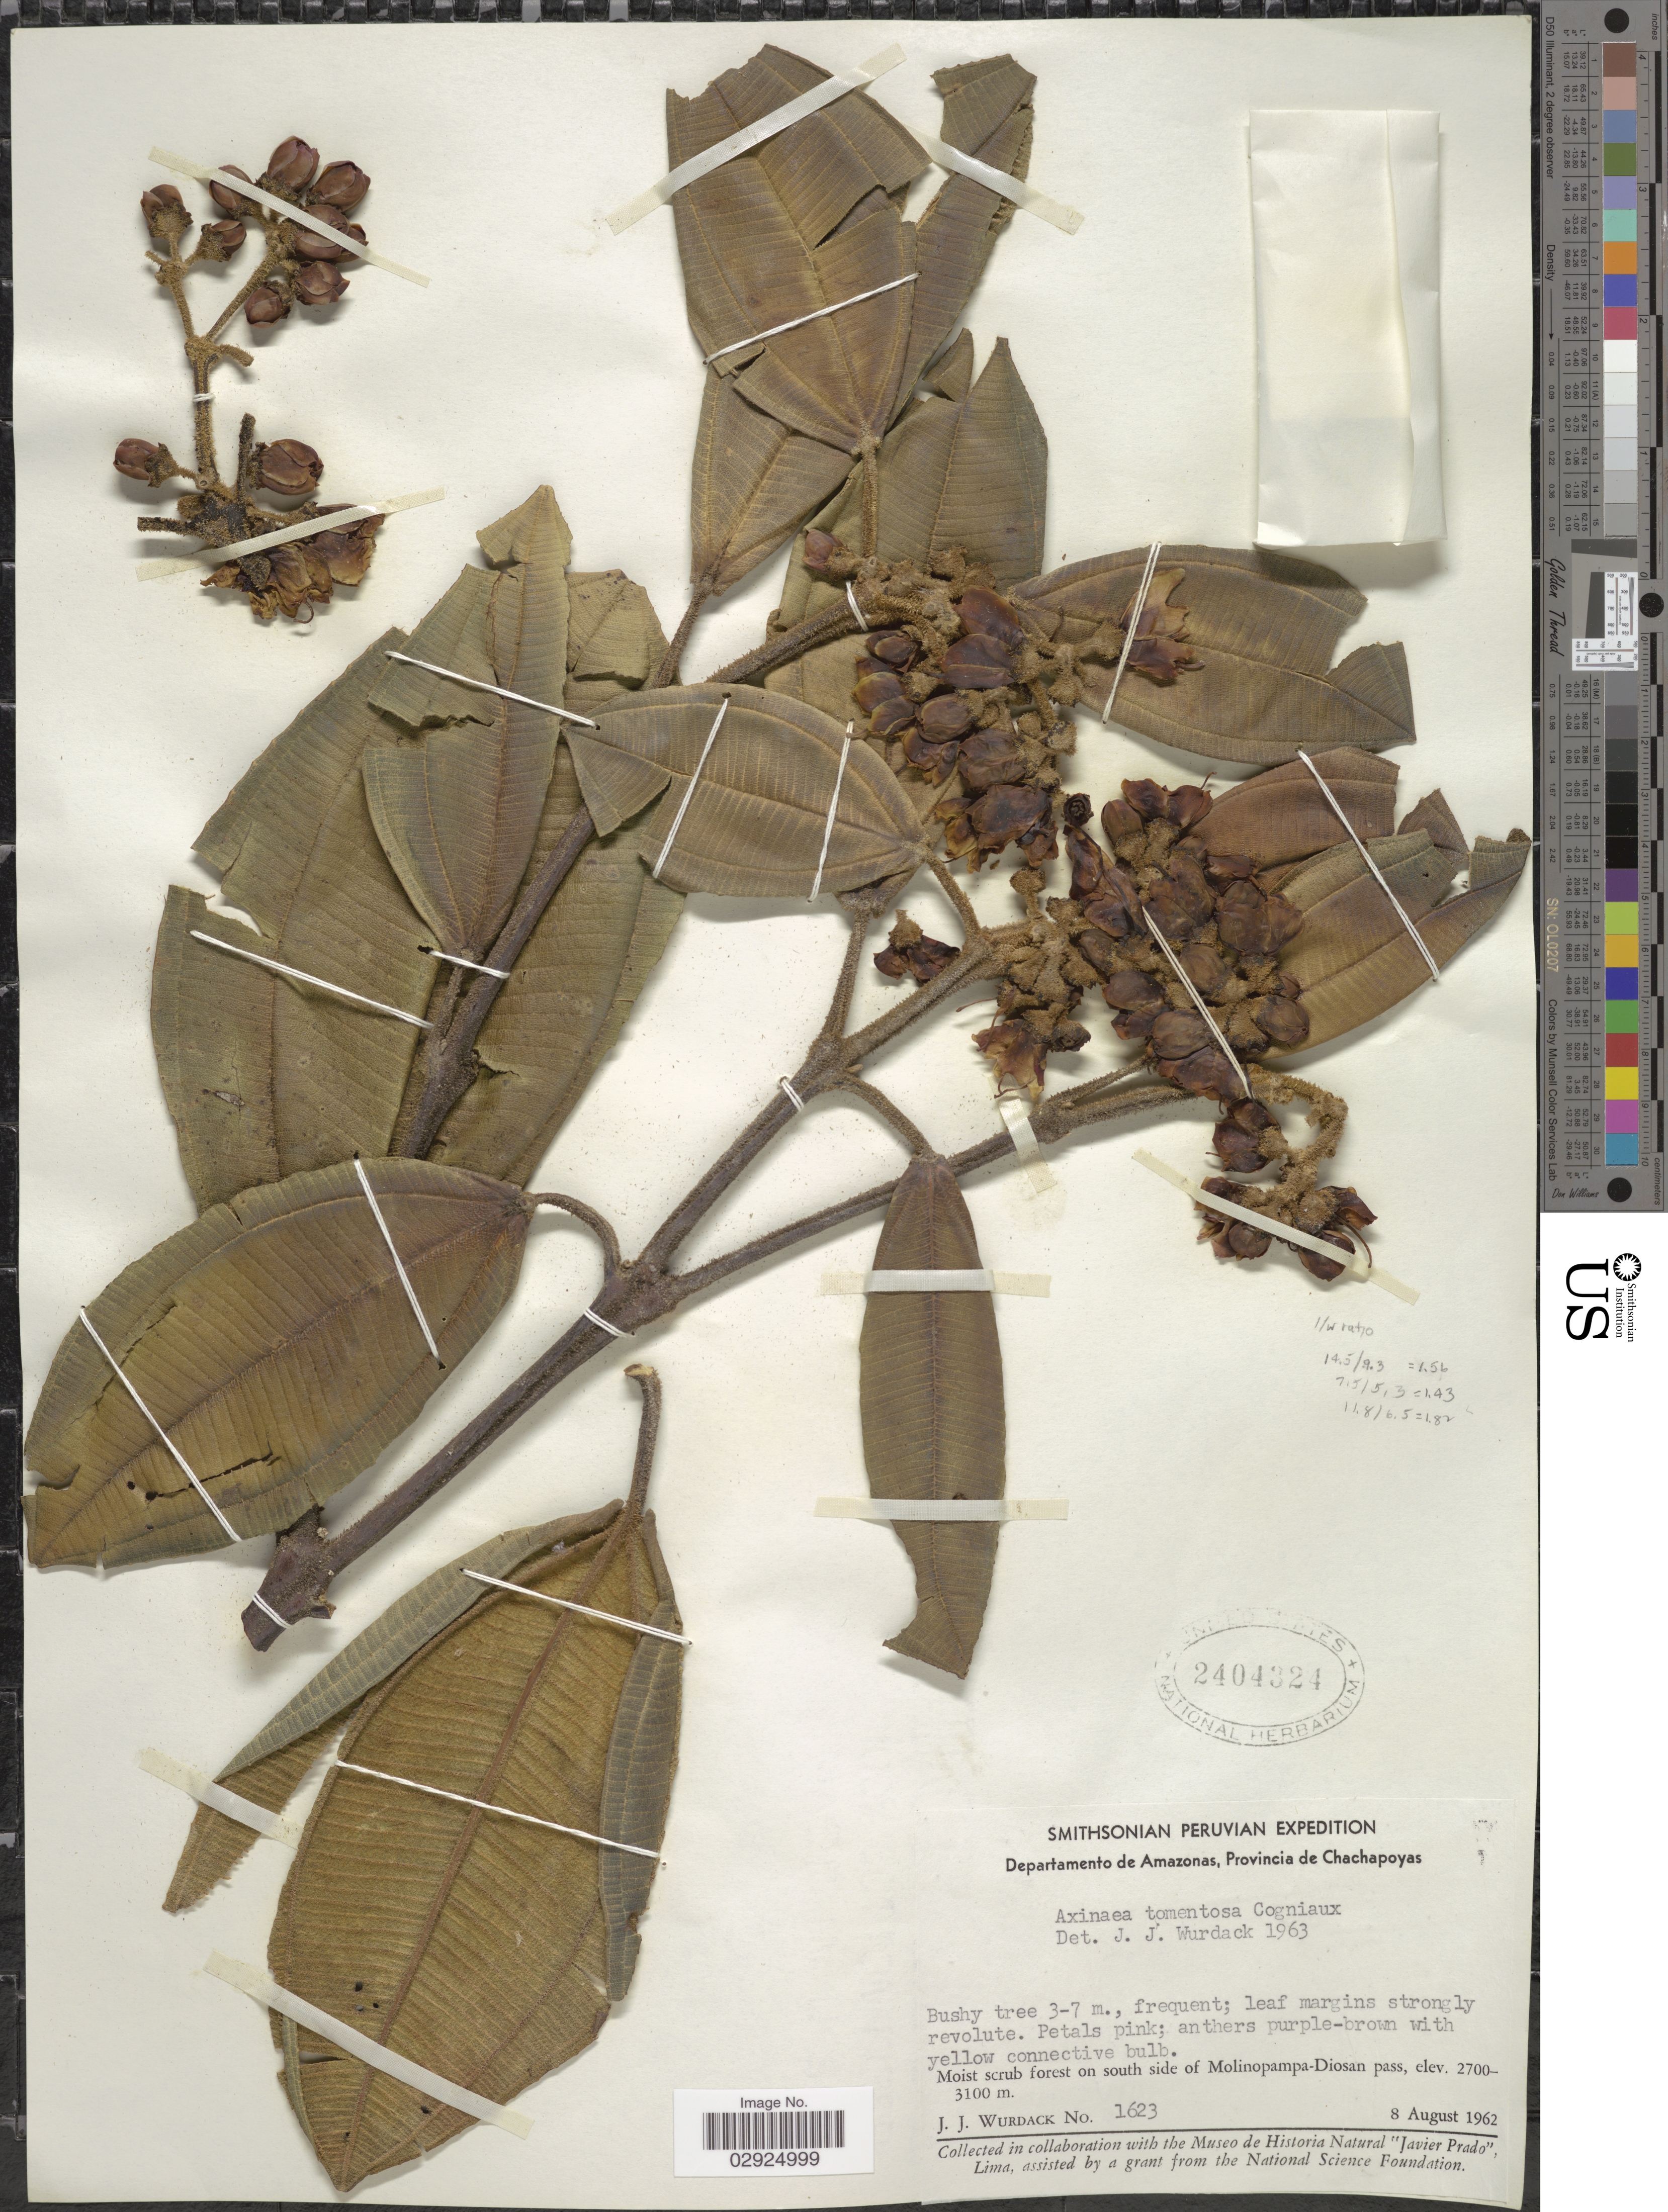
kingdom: Plantae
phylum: Tracheophyta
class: Magnoliopsida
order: Myrtales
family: Melastomataceae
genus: Axinaea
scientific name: Axinaea tomentosa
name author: Cogn.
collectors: J. J. Wurdack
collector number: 1623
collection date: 1962-08-08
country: Peru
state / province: Amazonas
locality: Departamento de Amazonas, Provincia de Chachapoyas, Moist scrub forest on south side of Molinopampa-Diosan pass.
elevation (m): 2700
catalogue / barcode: US 2404324